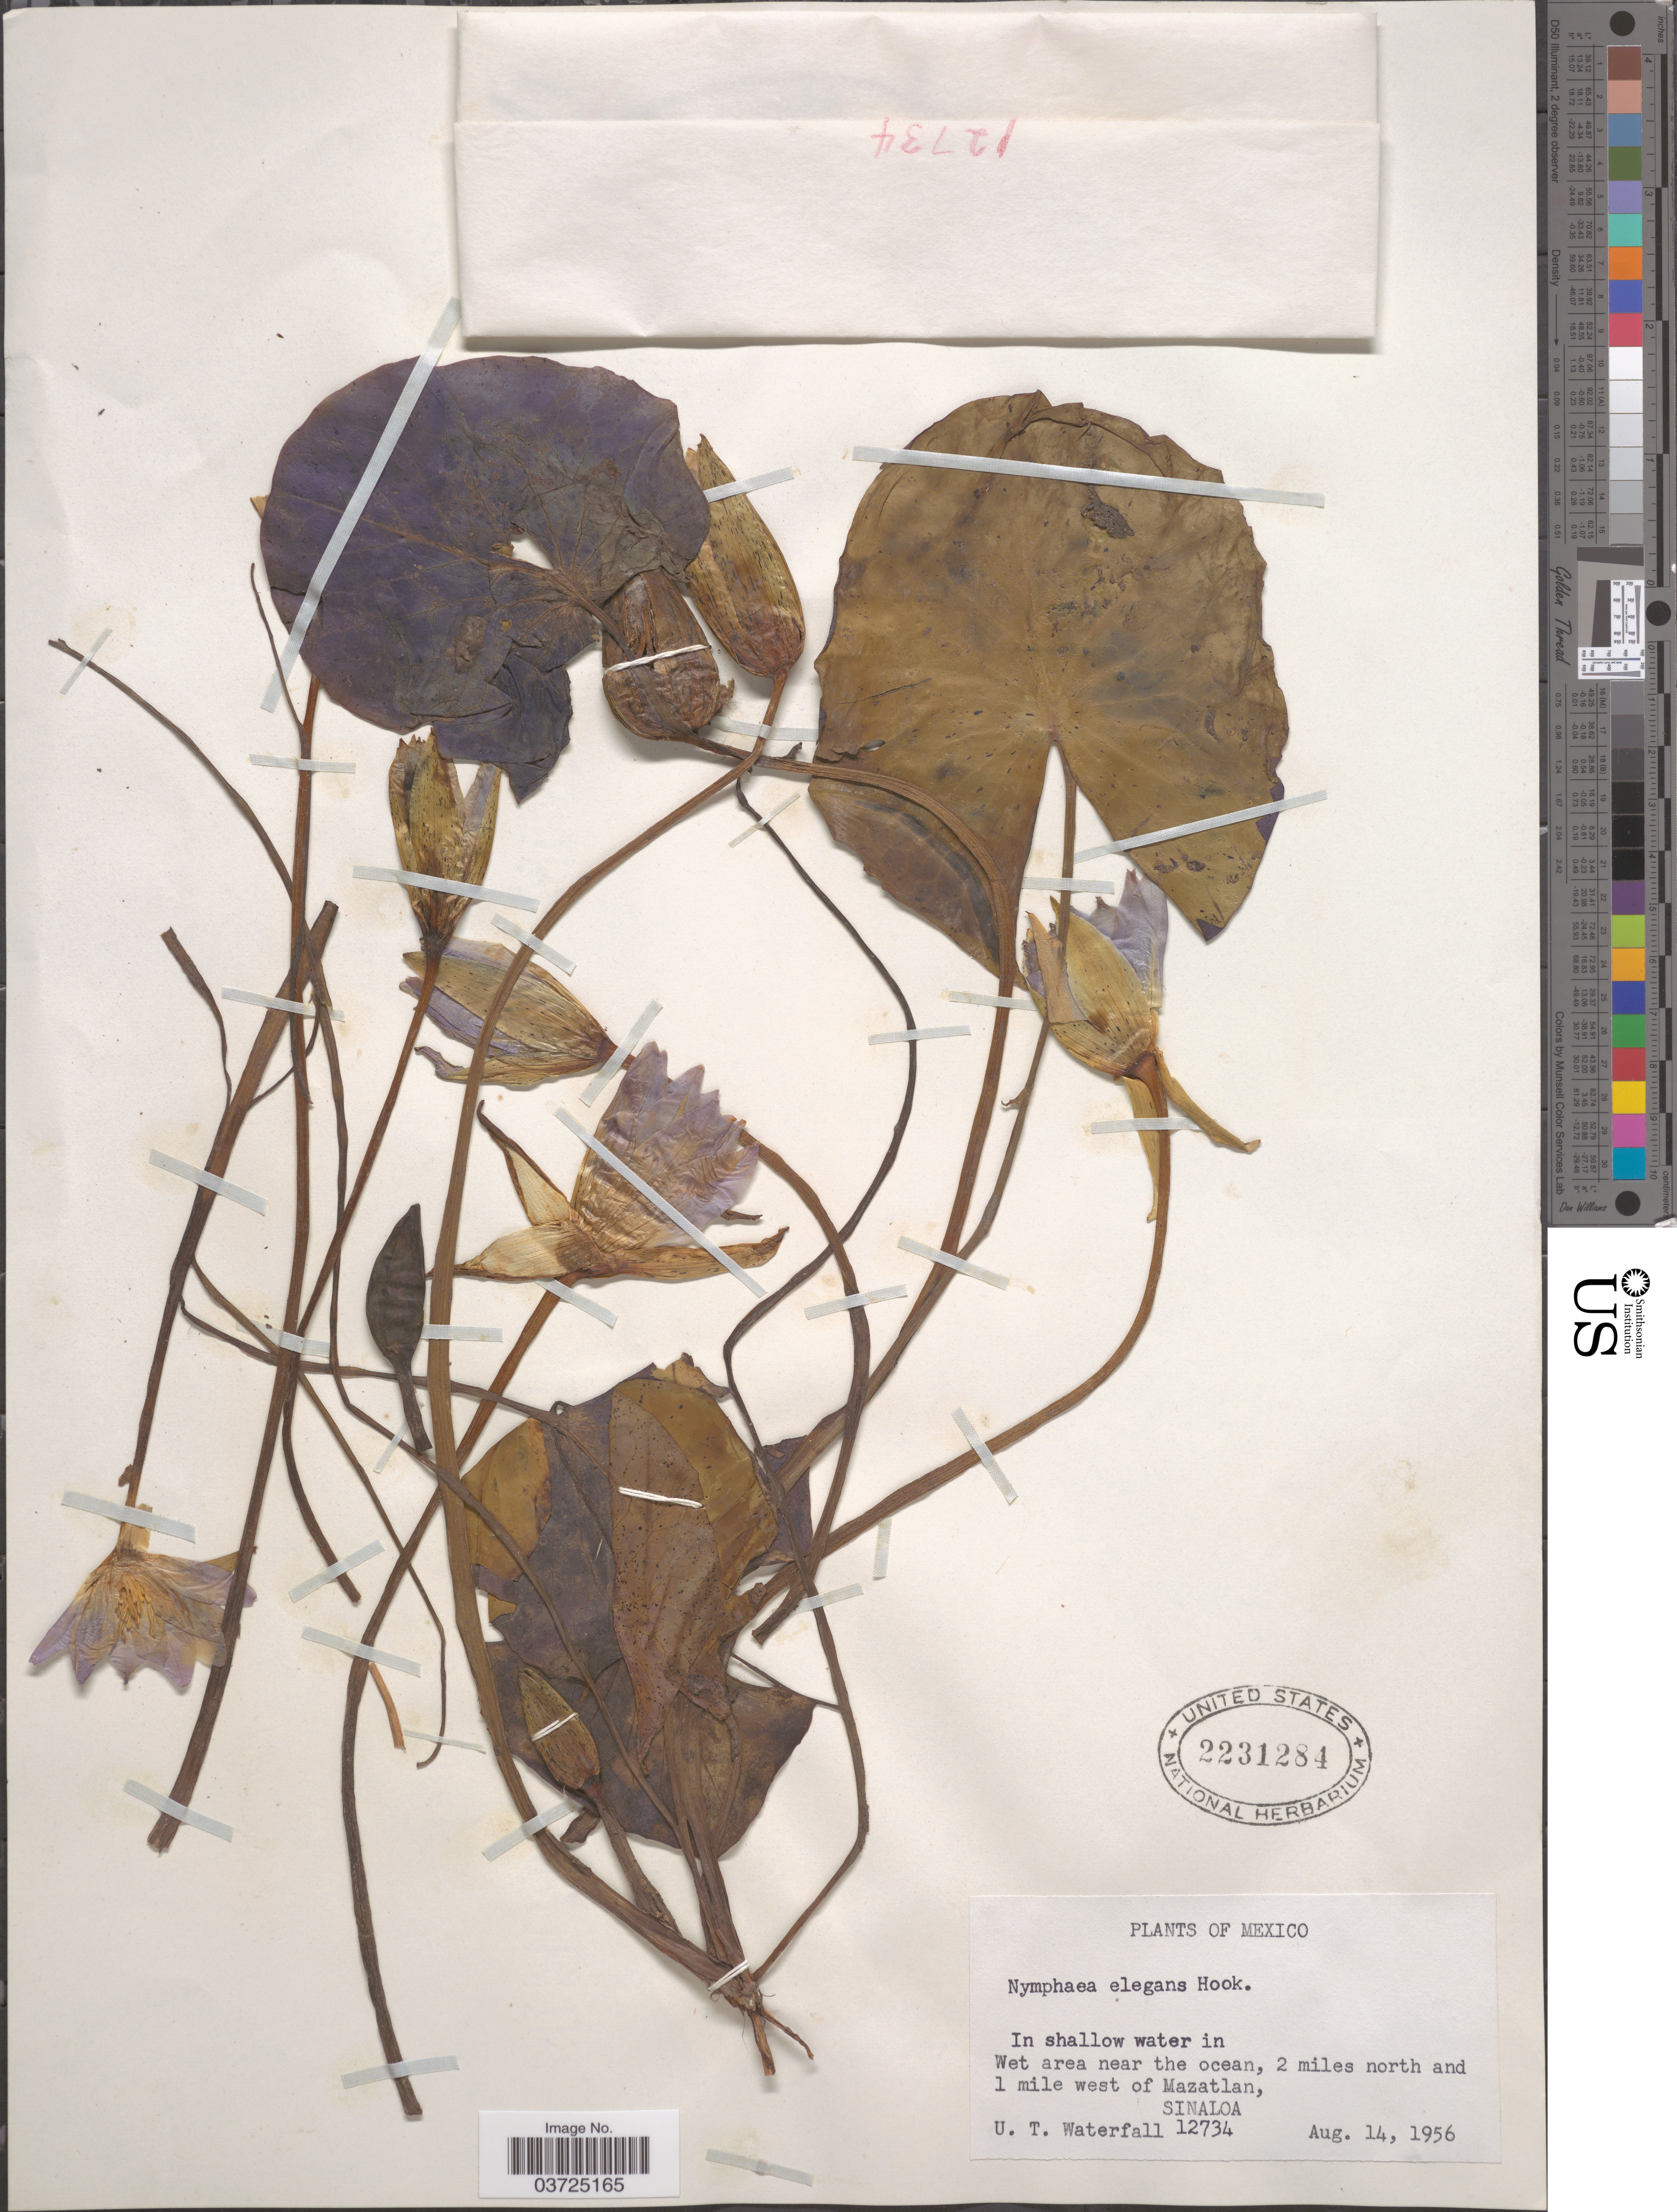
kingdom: Plantae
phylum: Tracheophyta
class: Magnoliopsida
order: Nymphaeales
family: Nymphaeaceae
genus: Nymphaea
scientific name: Nymphaea elegans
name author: Hook.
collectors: U. T. Waterfall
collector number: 12734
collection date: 1956-08-14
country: Mexico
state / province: Sinaloa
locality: Wet area near the ocean, 2 miles north and 1 miles west of Mazatlan.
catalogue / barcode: US 2231284